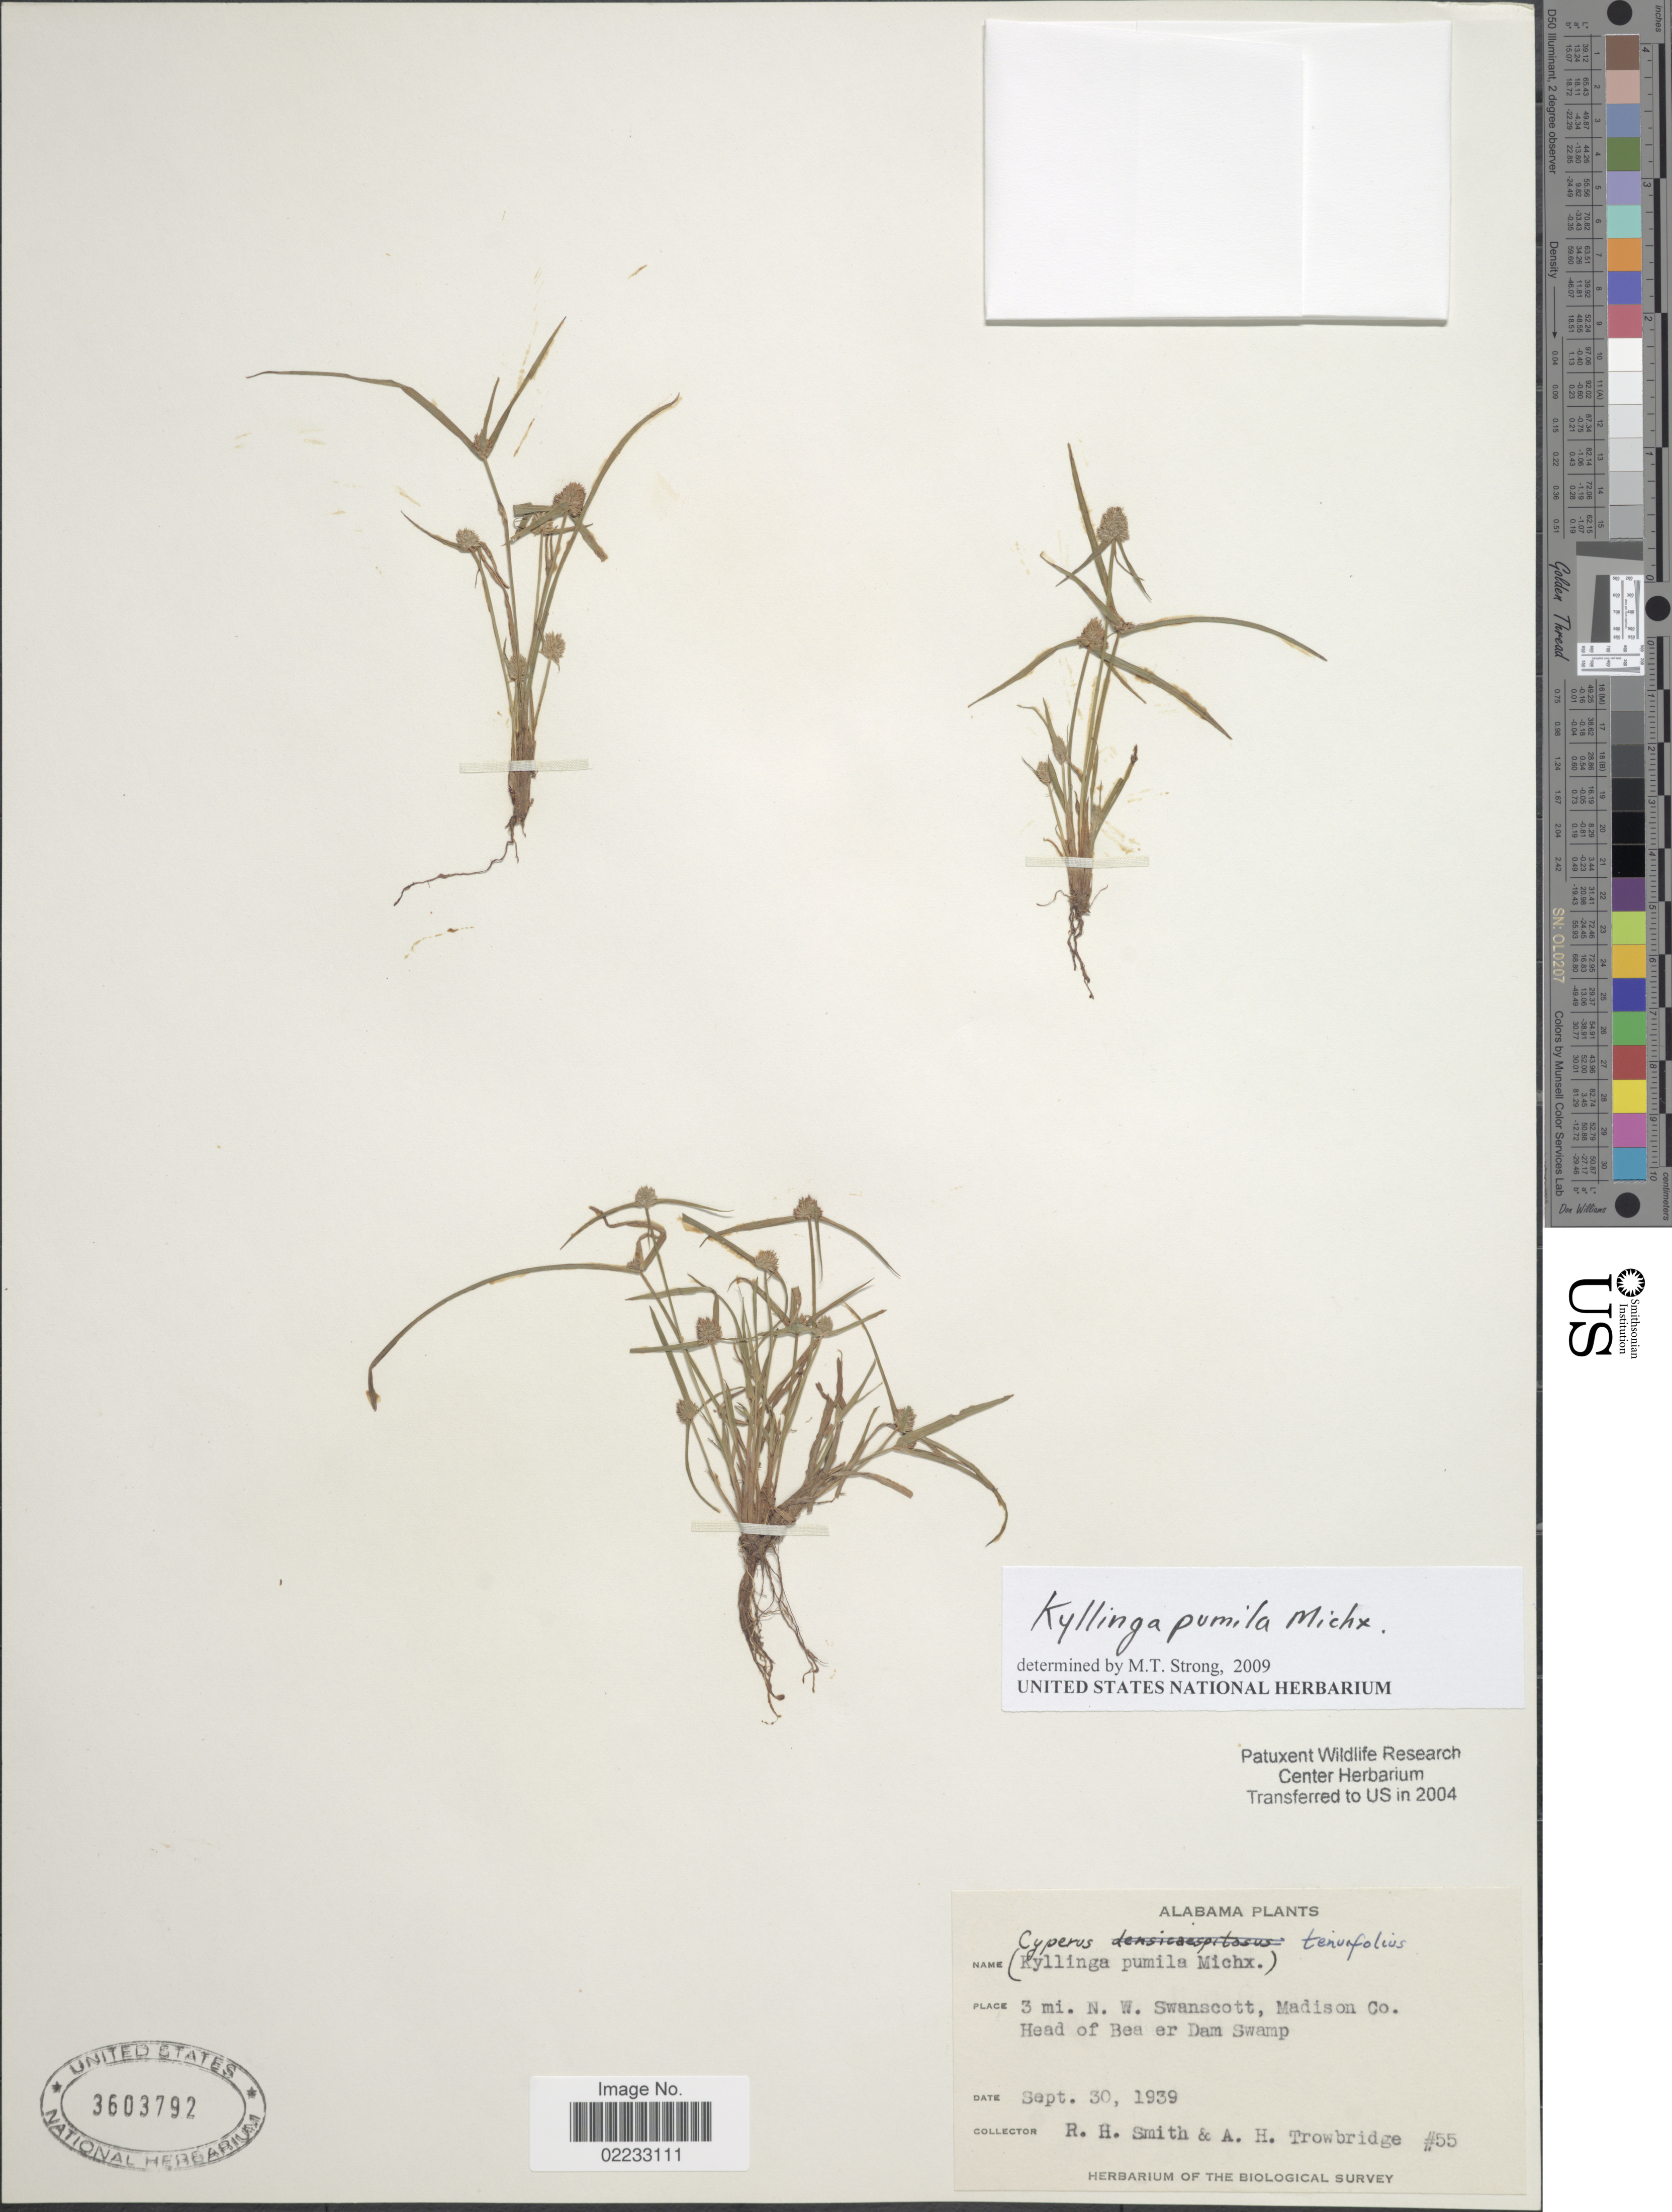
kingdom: Plantae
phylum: Tracheophyta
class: Liliopsida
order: Poales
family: Cyperaceae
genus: Cyperus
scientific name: Cyperus hortensis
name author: (Salzm. ex Steud.) Dorr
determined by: Strong, Mark T., (BOT), Smithsonian Institution - National Museum of Natural History (UNITED STATES)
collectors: R. H. Smith & A. H. Trowbridge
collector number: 55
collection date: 1939-09-30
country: United States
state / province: Alabama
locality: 3 mi. N. W. Swanscott, Madison Co. Head of Bea er Dam Swamp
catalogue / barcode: US 3603792